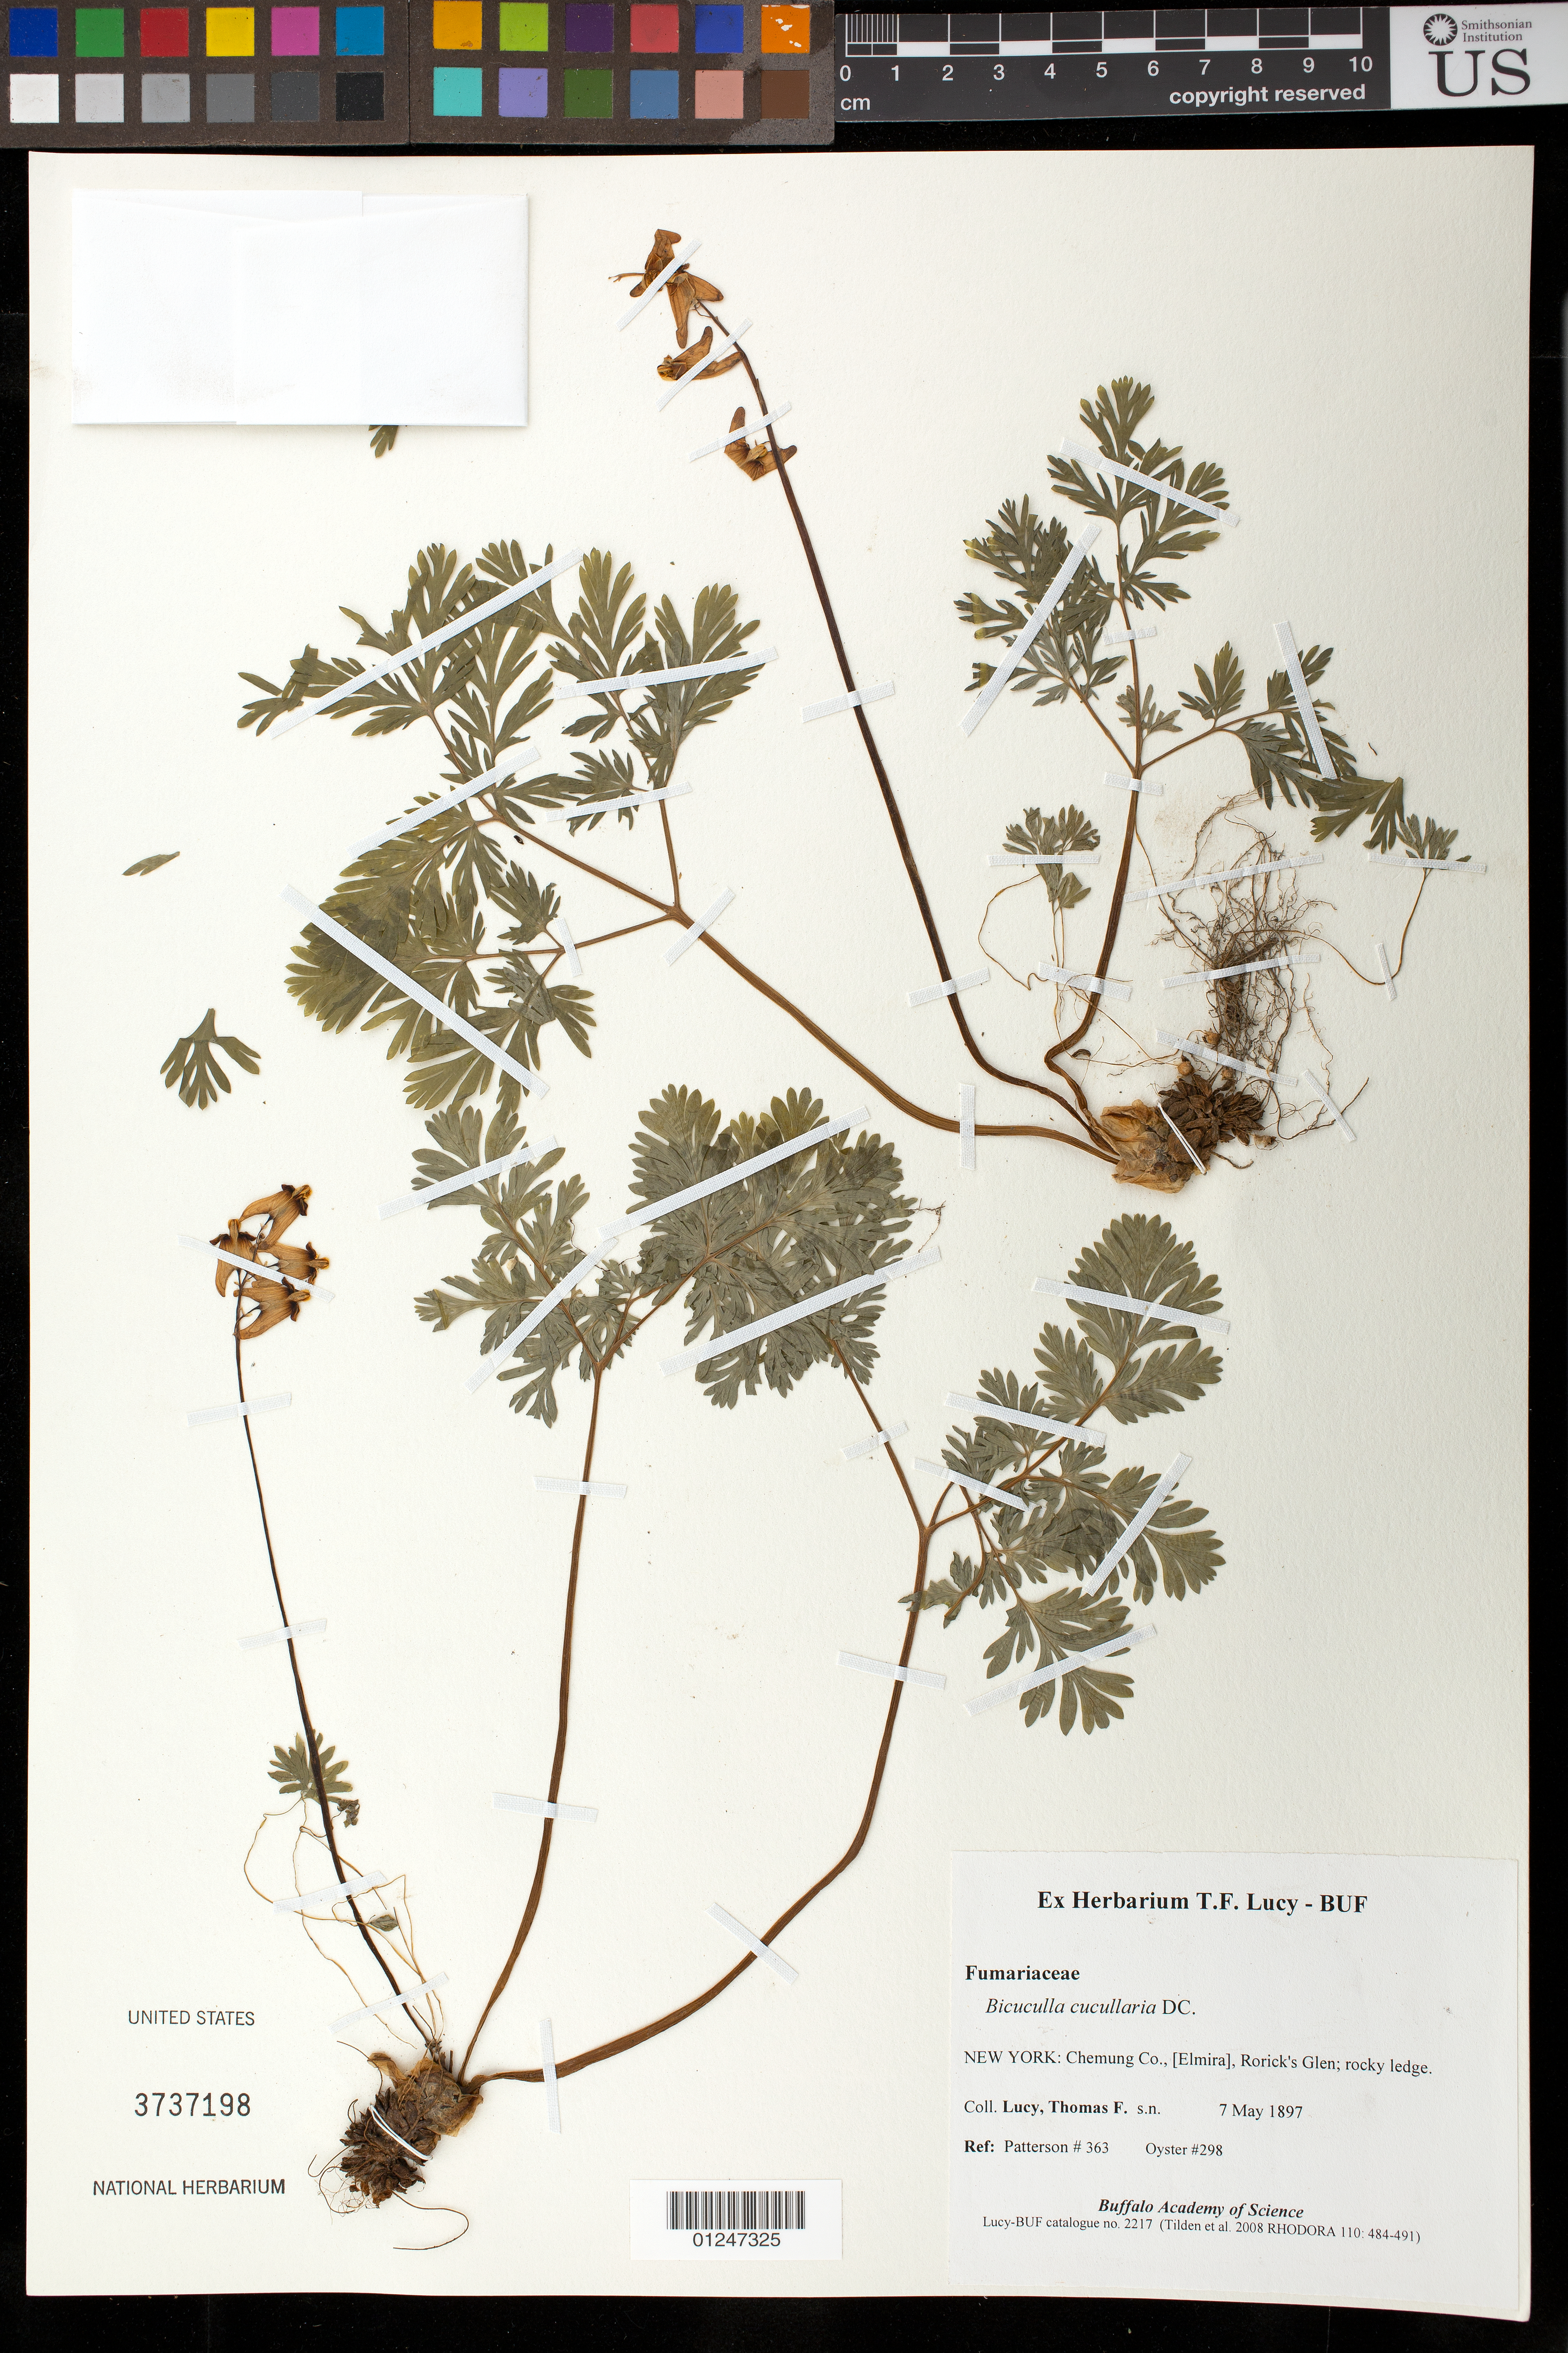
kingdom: Plantae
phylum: Tracheophyta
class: Magnoliopsida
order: Ranunculales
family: Papaveraceae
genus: Dicentra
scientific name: Dicentra cucullaria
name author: (L.) Bernh.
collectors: T. Lucy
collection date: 1897-05-07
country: United States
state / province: New York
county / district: Chemung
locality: Rorick's Glen; rocky ledge.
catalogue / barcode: US 3737198